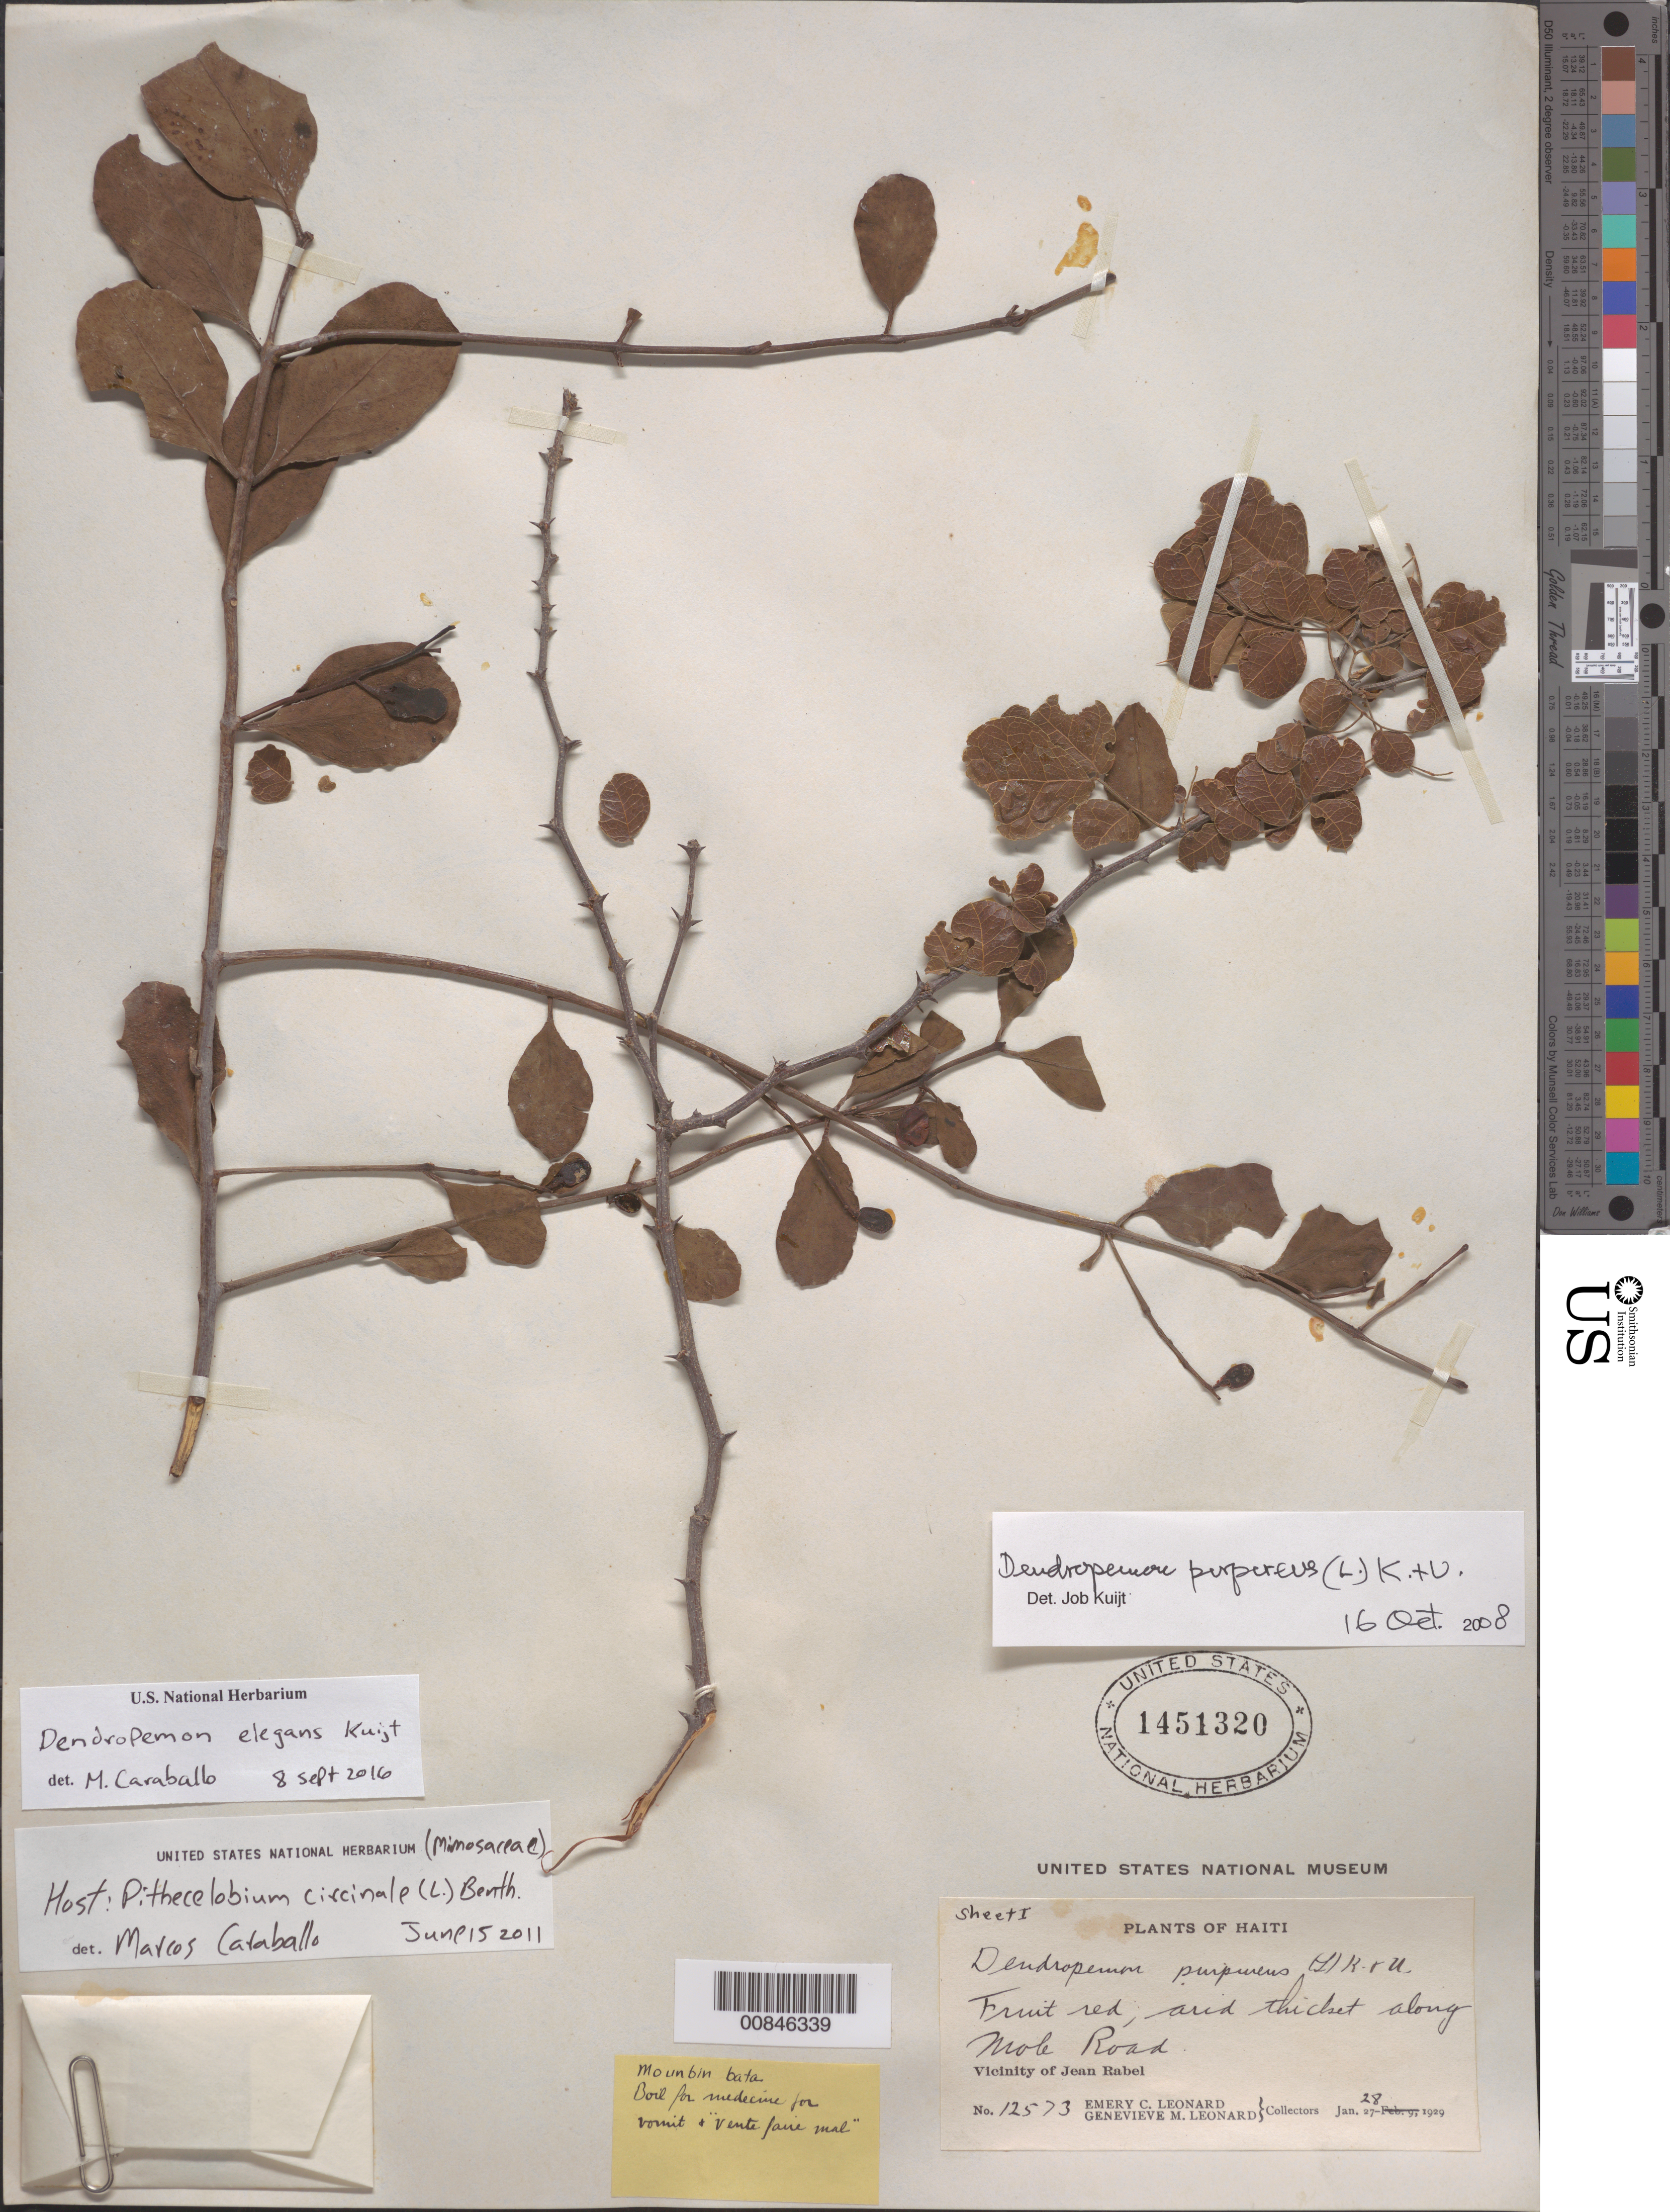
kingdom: Plantae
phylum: Tracheophyta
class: Magnoliopsida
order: Santalales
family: Loranthaceae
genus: Dendropemon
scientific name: Dendropemon purpureus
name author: (L.) Krug & Urb.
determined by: Kuijt, Job, (CANADA)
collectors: E. C. Leonard & G. M. Leonard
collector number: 12573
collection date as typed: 28 Jan 1929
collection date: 1929-01-28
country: Haiti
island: Hispaniola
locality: Vicinity of Jean Rabel. Arid thicket along Mole Road.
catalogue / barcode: US 1451320